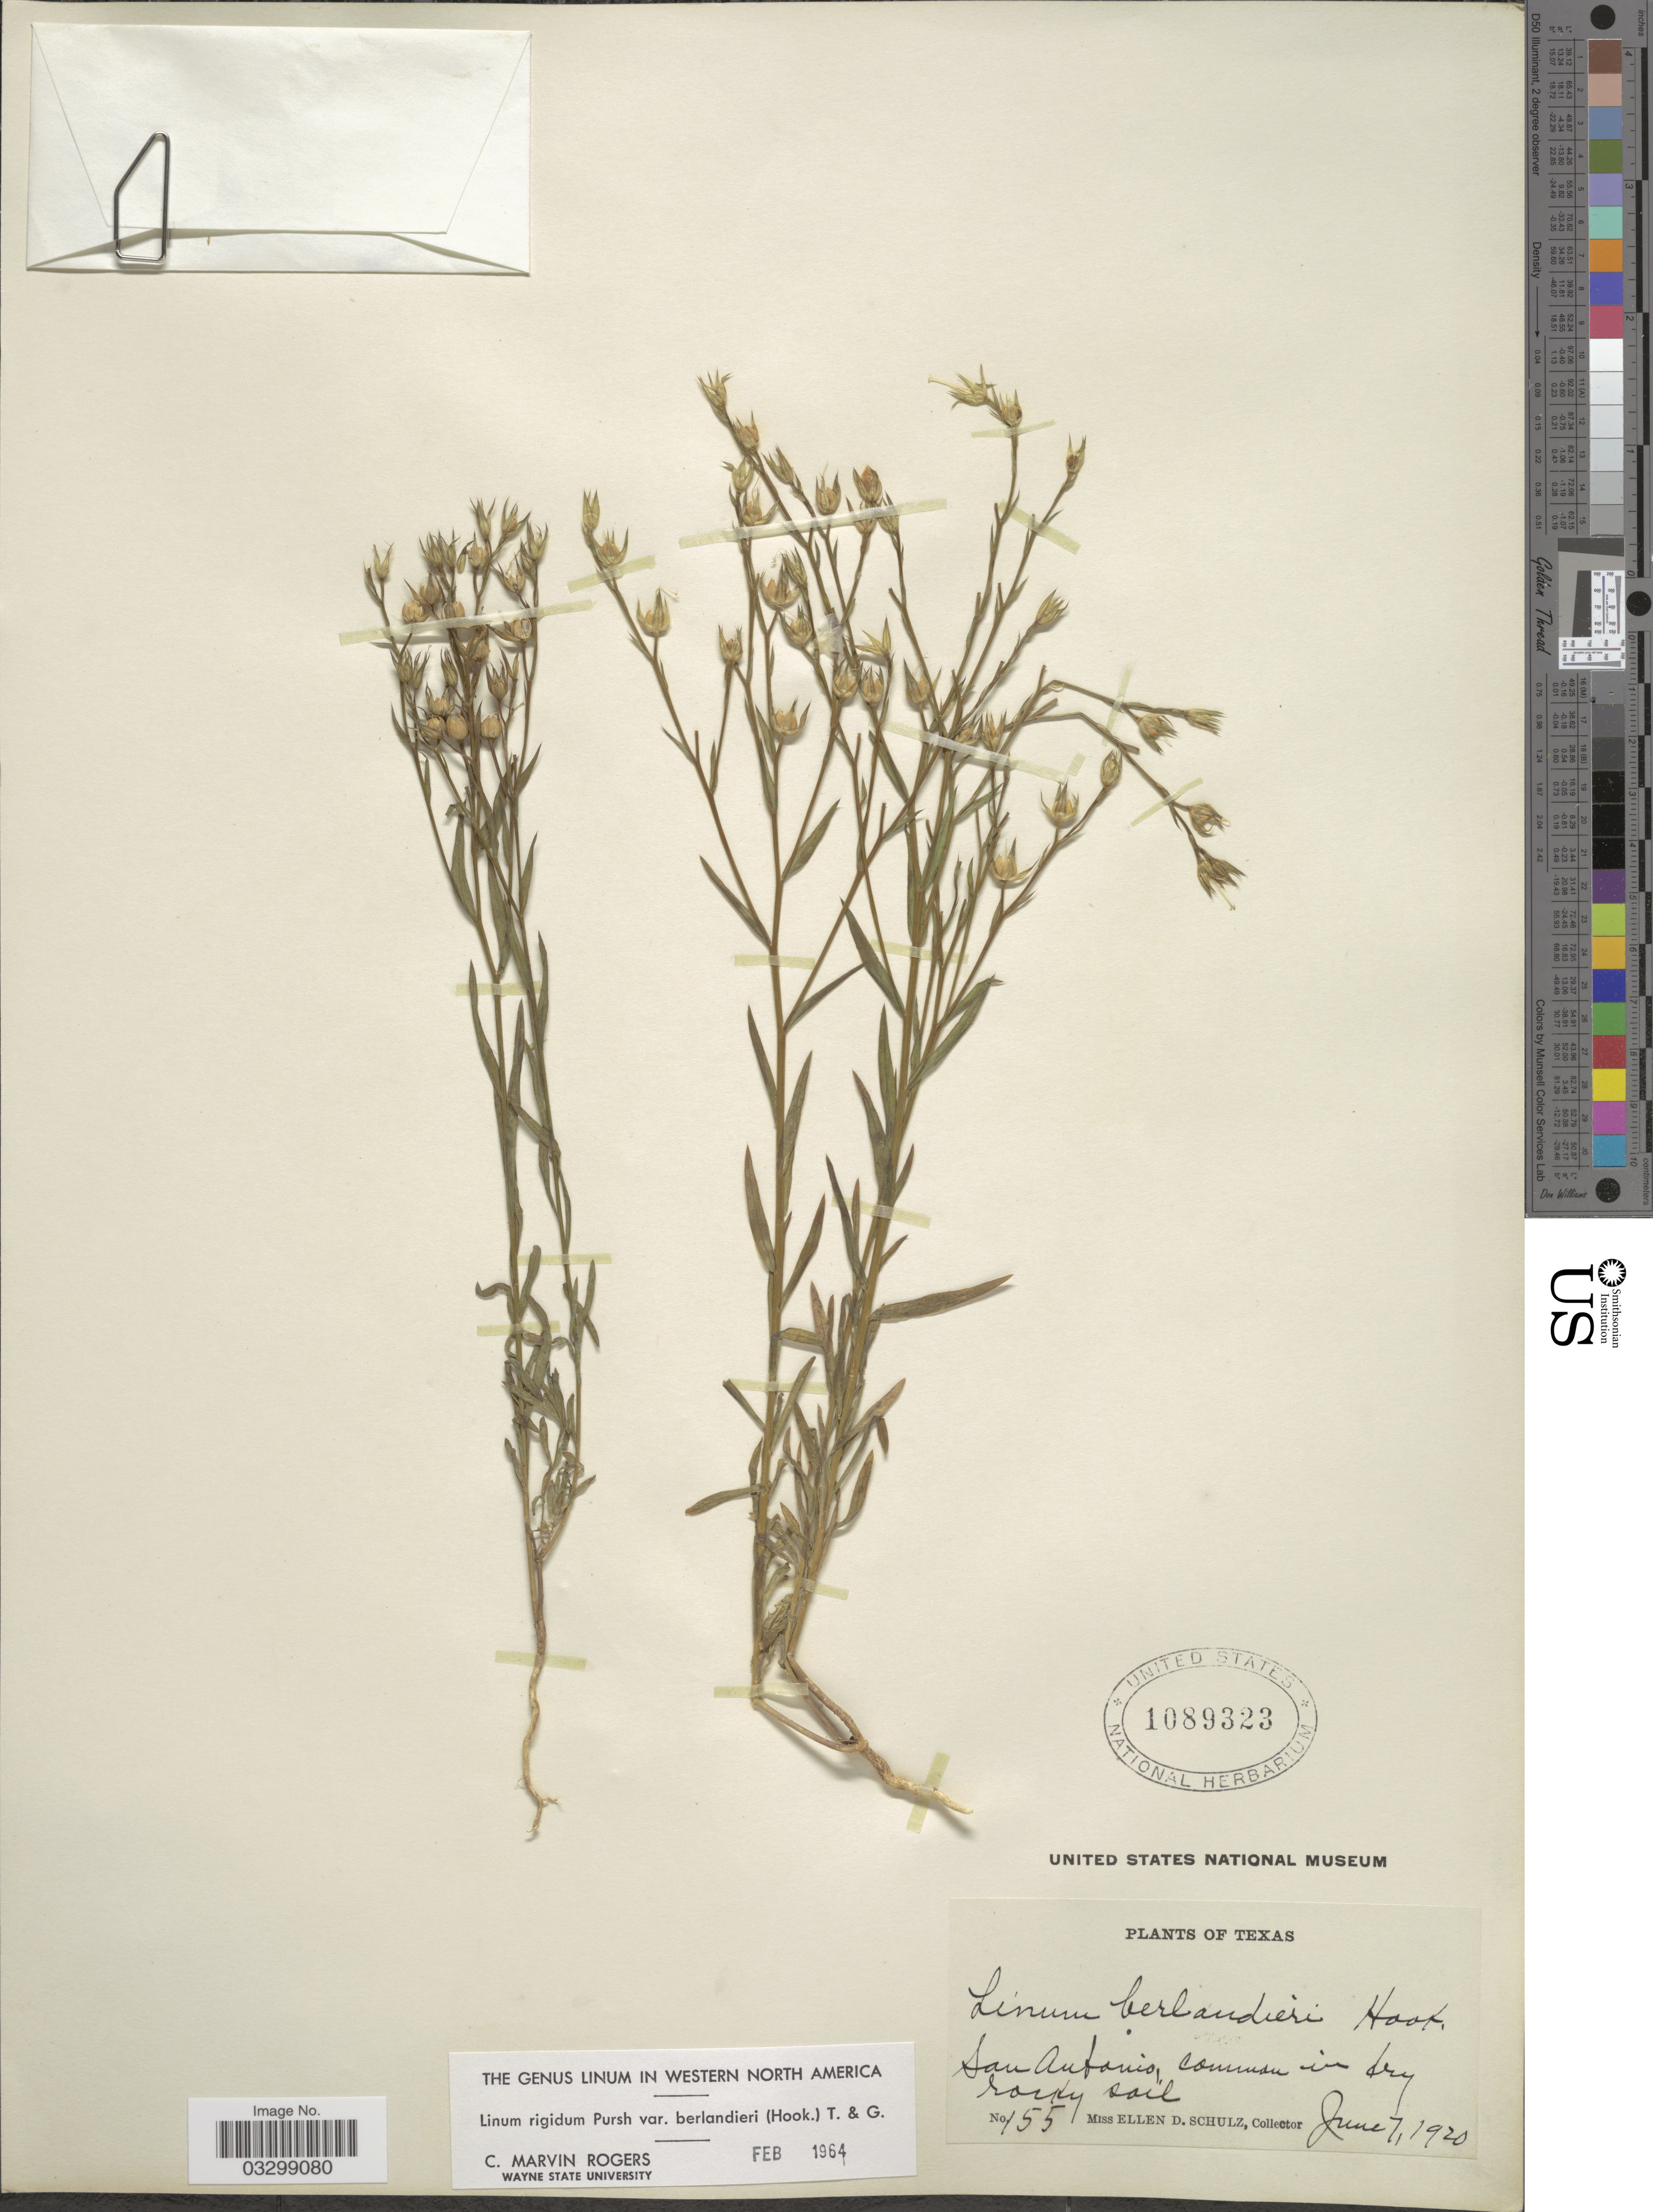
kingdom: Plantae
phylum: Tracheophyta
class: Magnoliopsida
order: Malpighiales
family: Linaceae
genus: Linum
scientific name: Linum rigidum var. berlandieri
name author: Pursh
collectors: E. D. Schulz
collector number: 155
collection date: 1920-06-07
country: United States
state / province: Texas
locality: San Antonio.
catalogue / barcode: US 1089323